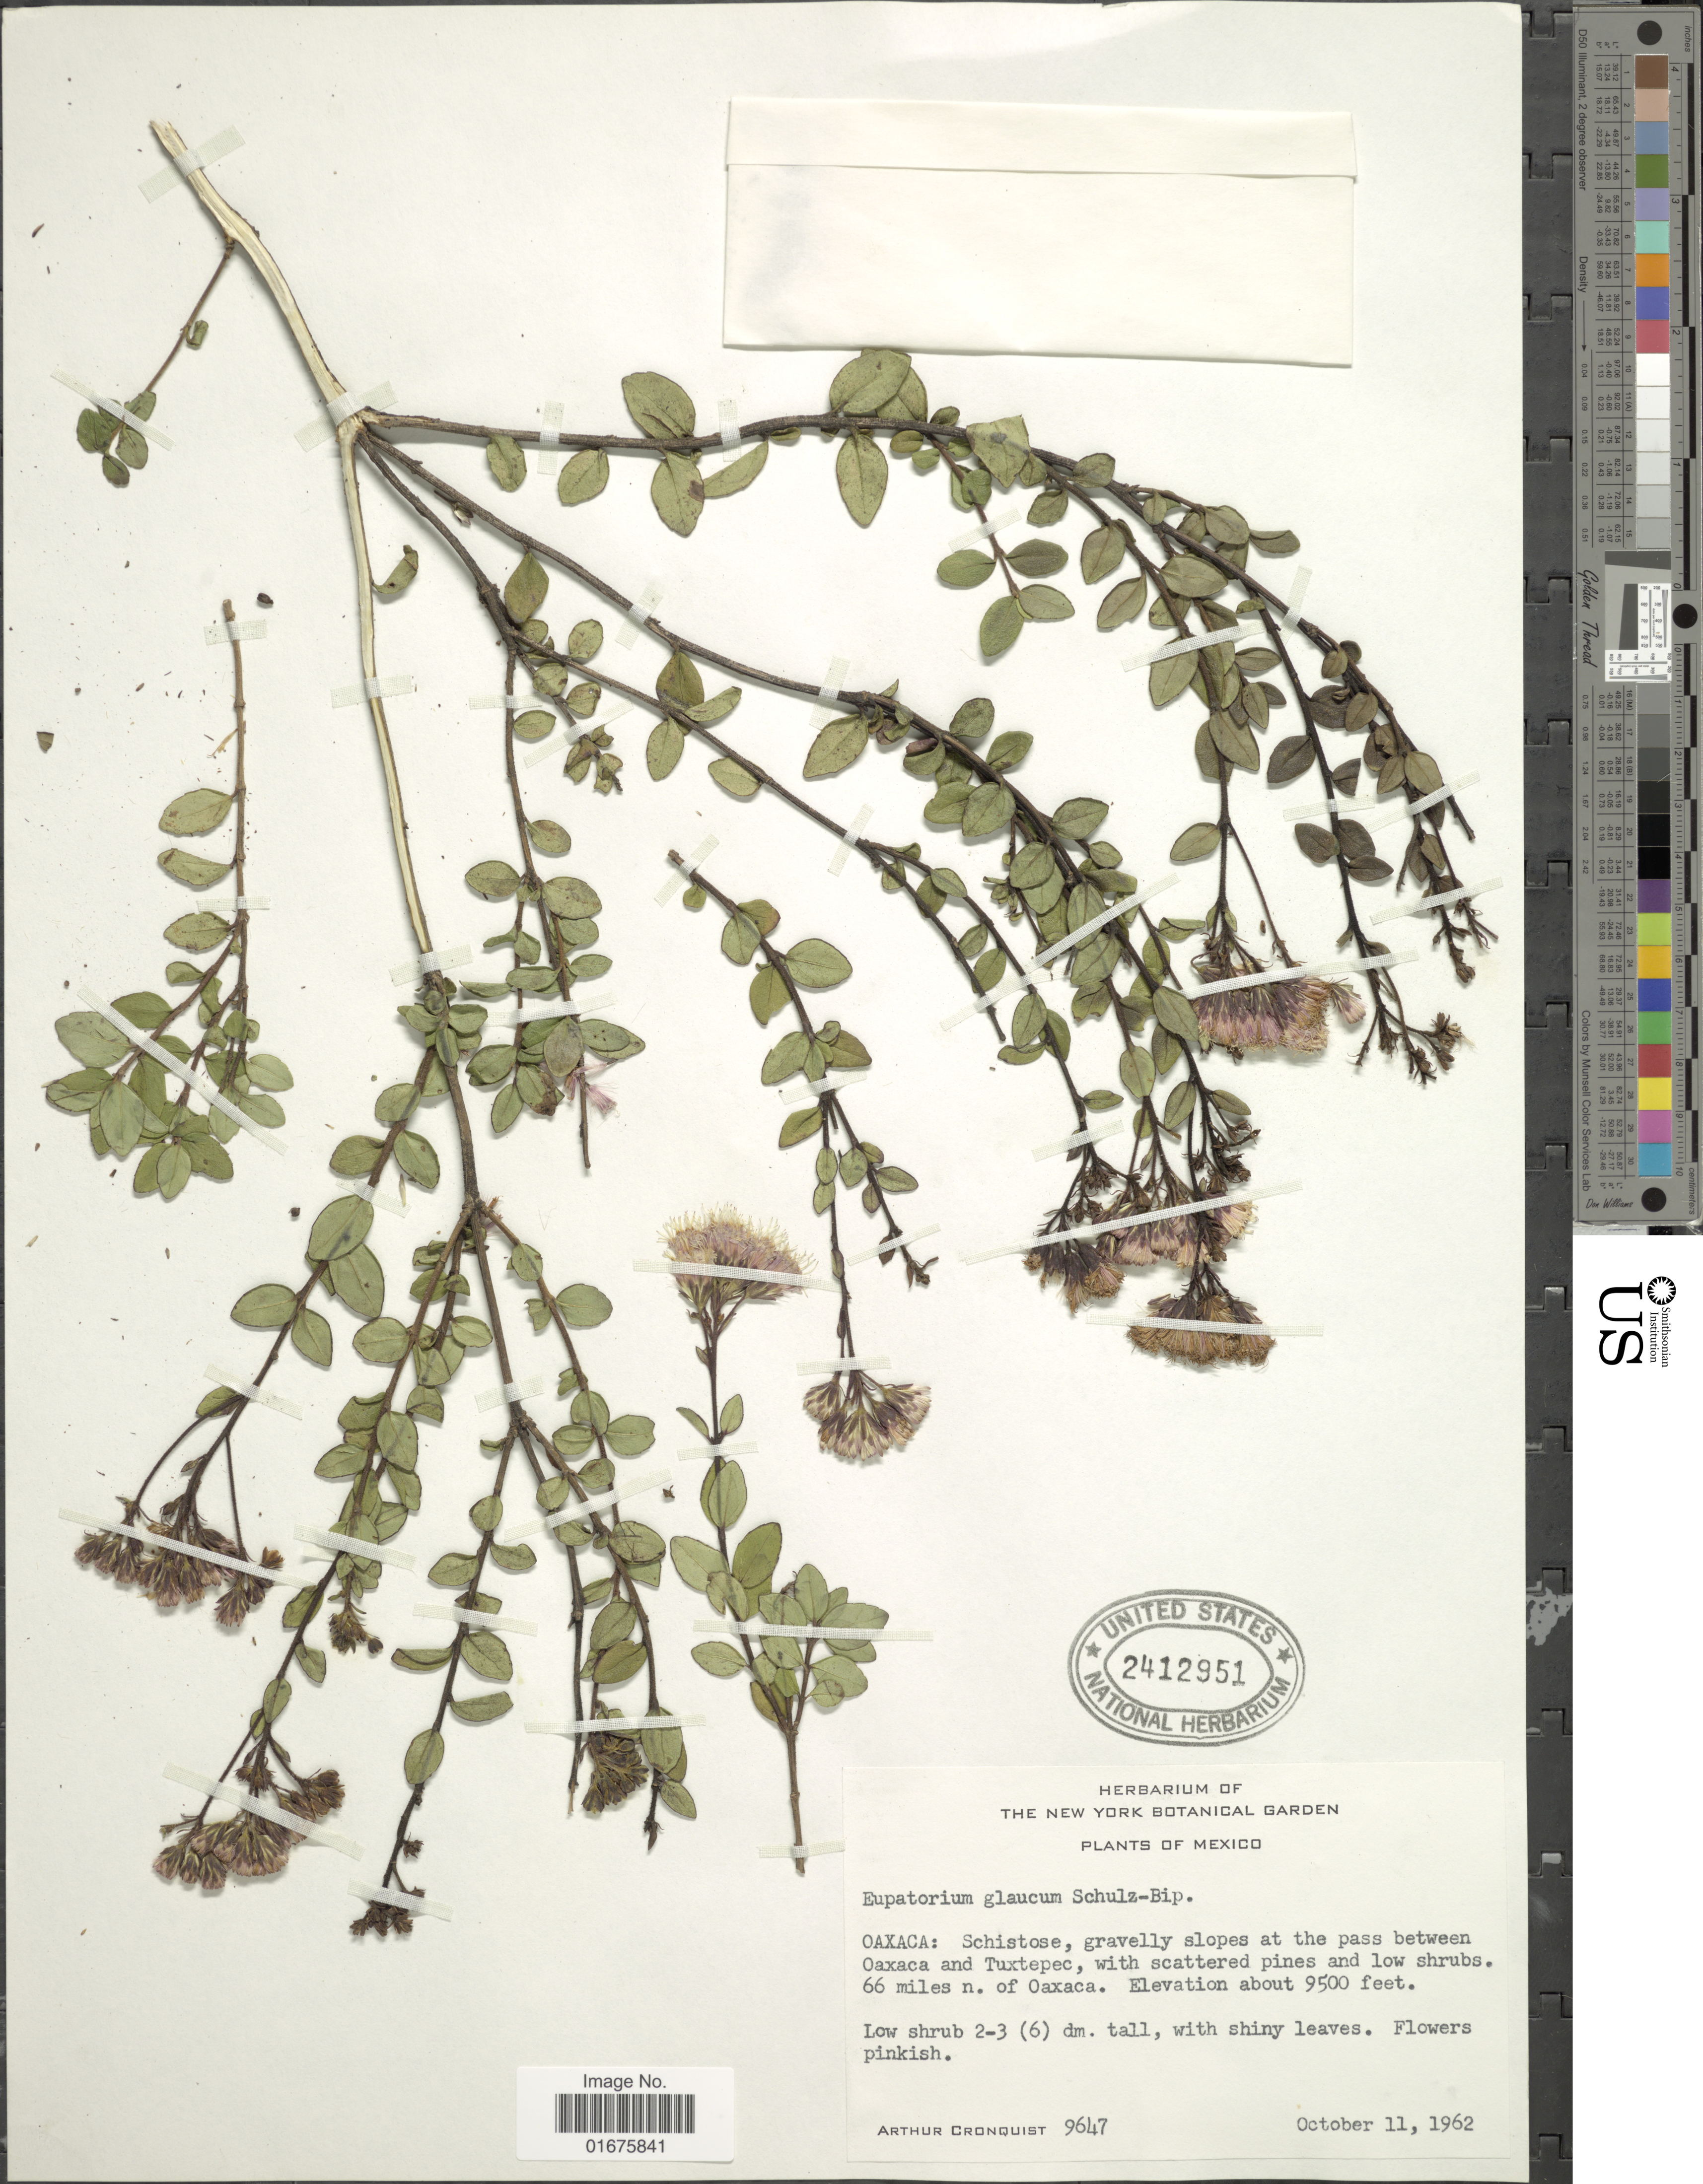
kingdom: Plantae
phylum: Tracheophyta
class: Magnoliopsida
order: Asterales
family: Asteraceae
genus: Ageratina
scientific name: Ageratina glauca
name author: (Sch. Bip. ex Klatt) R.M. King & H. Rob.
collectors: A. J. Cronquist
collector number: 9647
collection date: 1962-10-11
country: Mexico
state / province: Oaxaca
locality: Schistose, gravelly slopes at the pass between Oaxaca and Tuxepec, with scattered pines and low shrubs., 66 miles n. of Oaxaca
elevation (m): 2896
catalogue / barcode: US 2412951